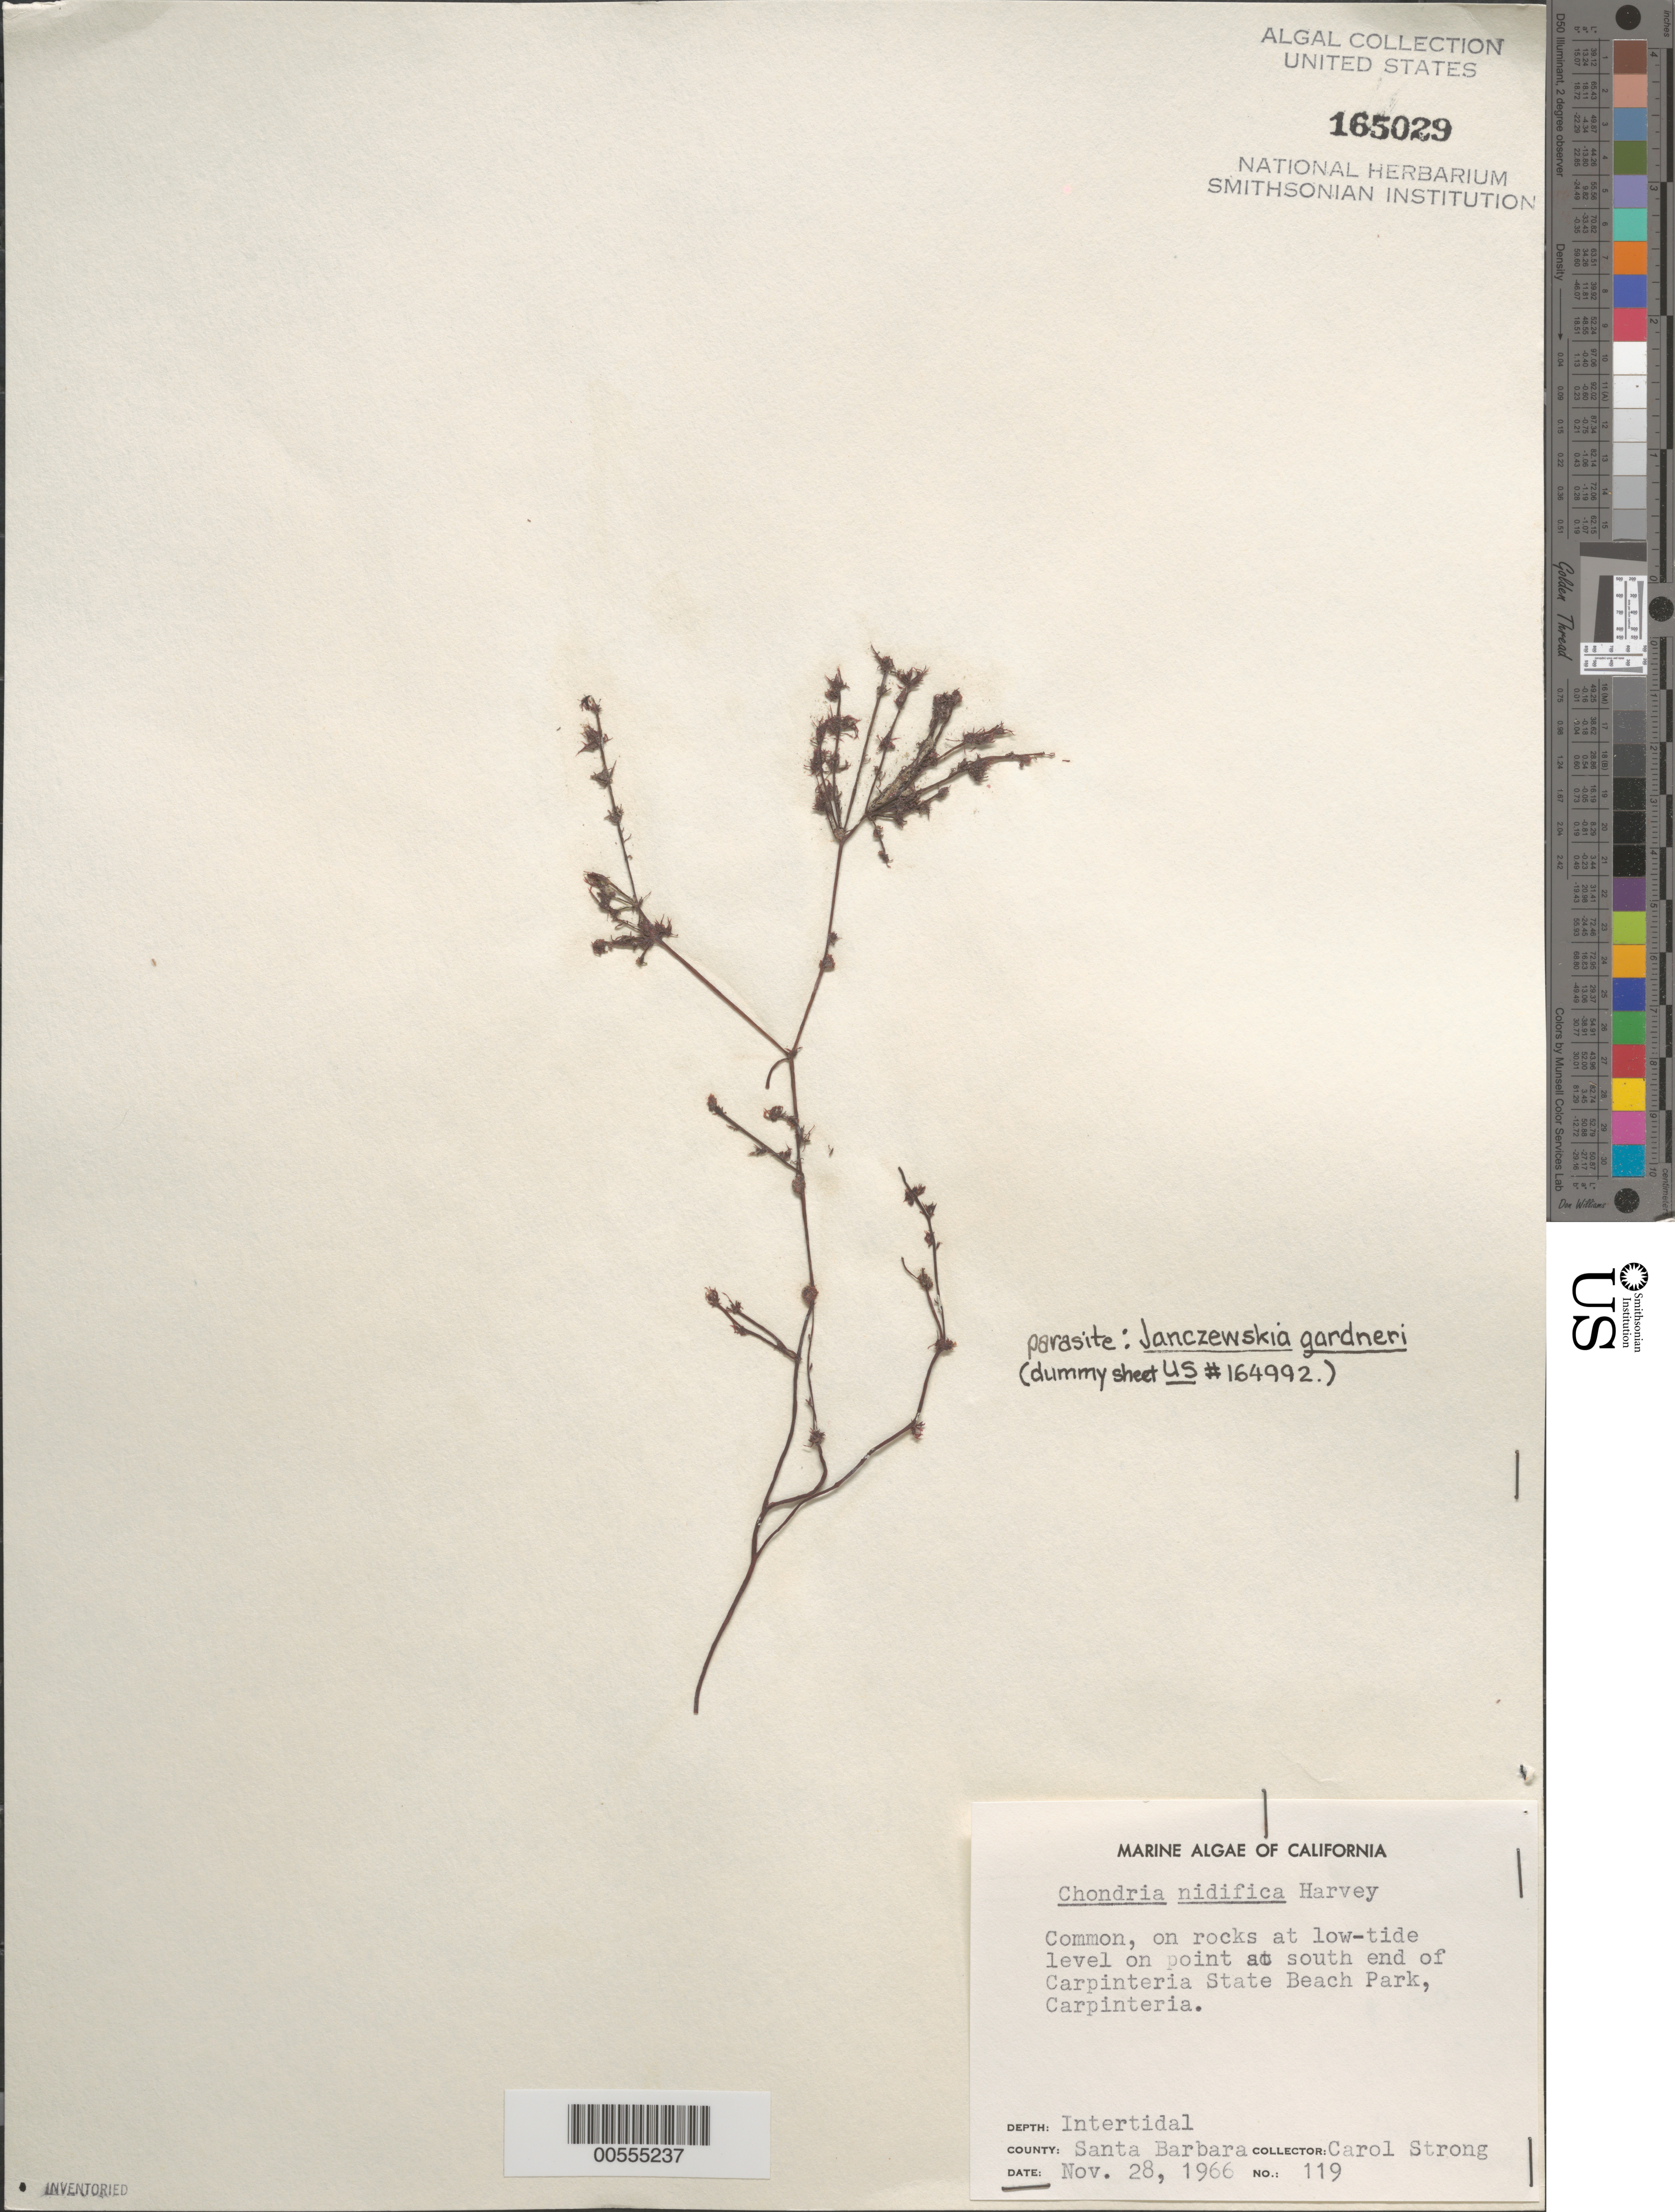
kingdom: Plantae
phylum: Rhodophyta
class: Florideophyceae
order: Ceramiales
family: Rhodomelaceae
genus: Neochondria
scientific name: Neochondria nidifica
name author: (Harvey) Sutti et al.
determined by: Algae name updating Project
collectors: C. Strong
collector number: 119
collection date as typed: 28 Nov 1966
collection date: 1966-11-28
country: United States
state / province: California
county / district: Santa Barbara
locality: Carpinteria State Beach Park, Carpinteria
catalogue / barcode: US 165029